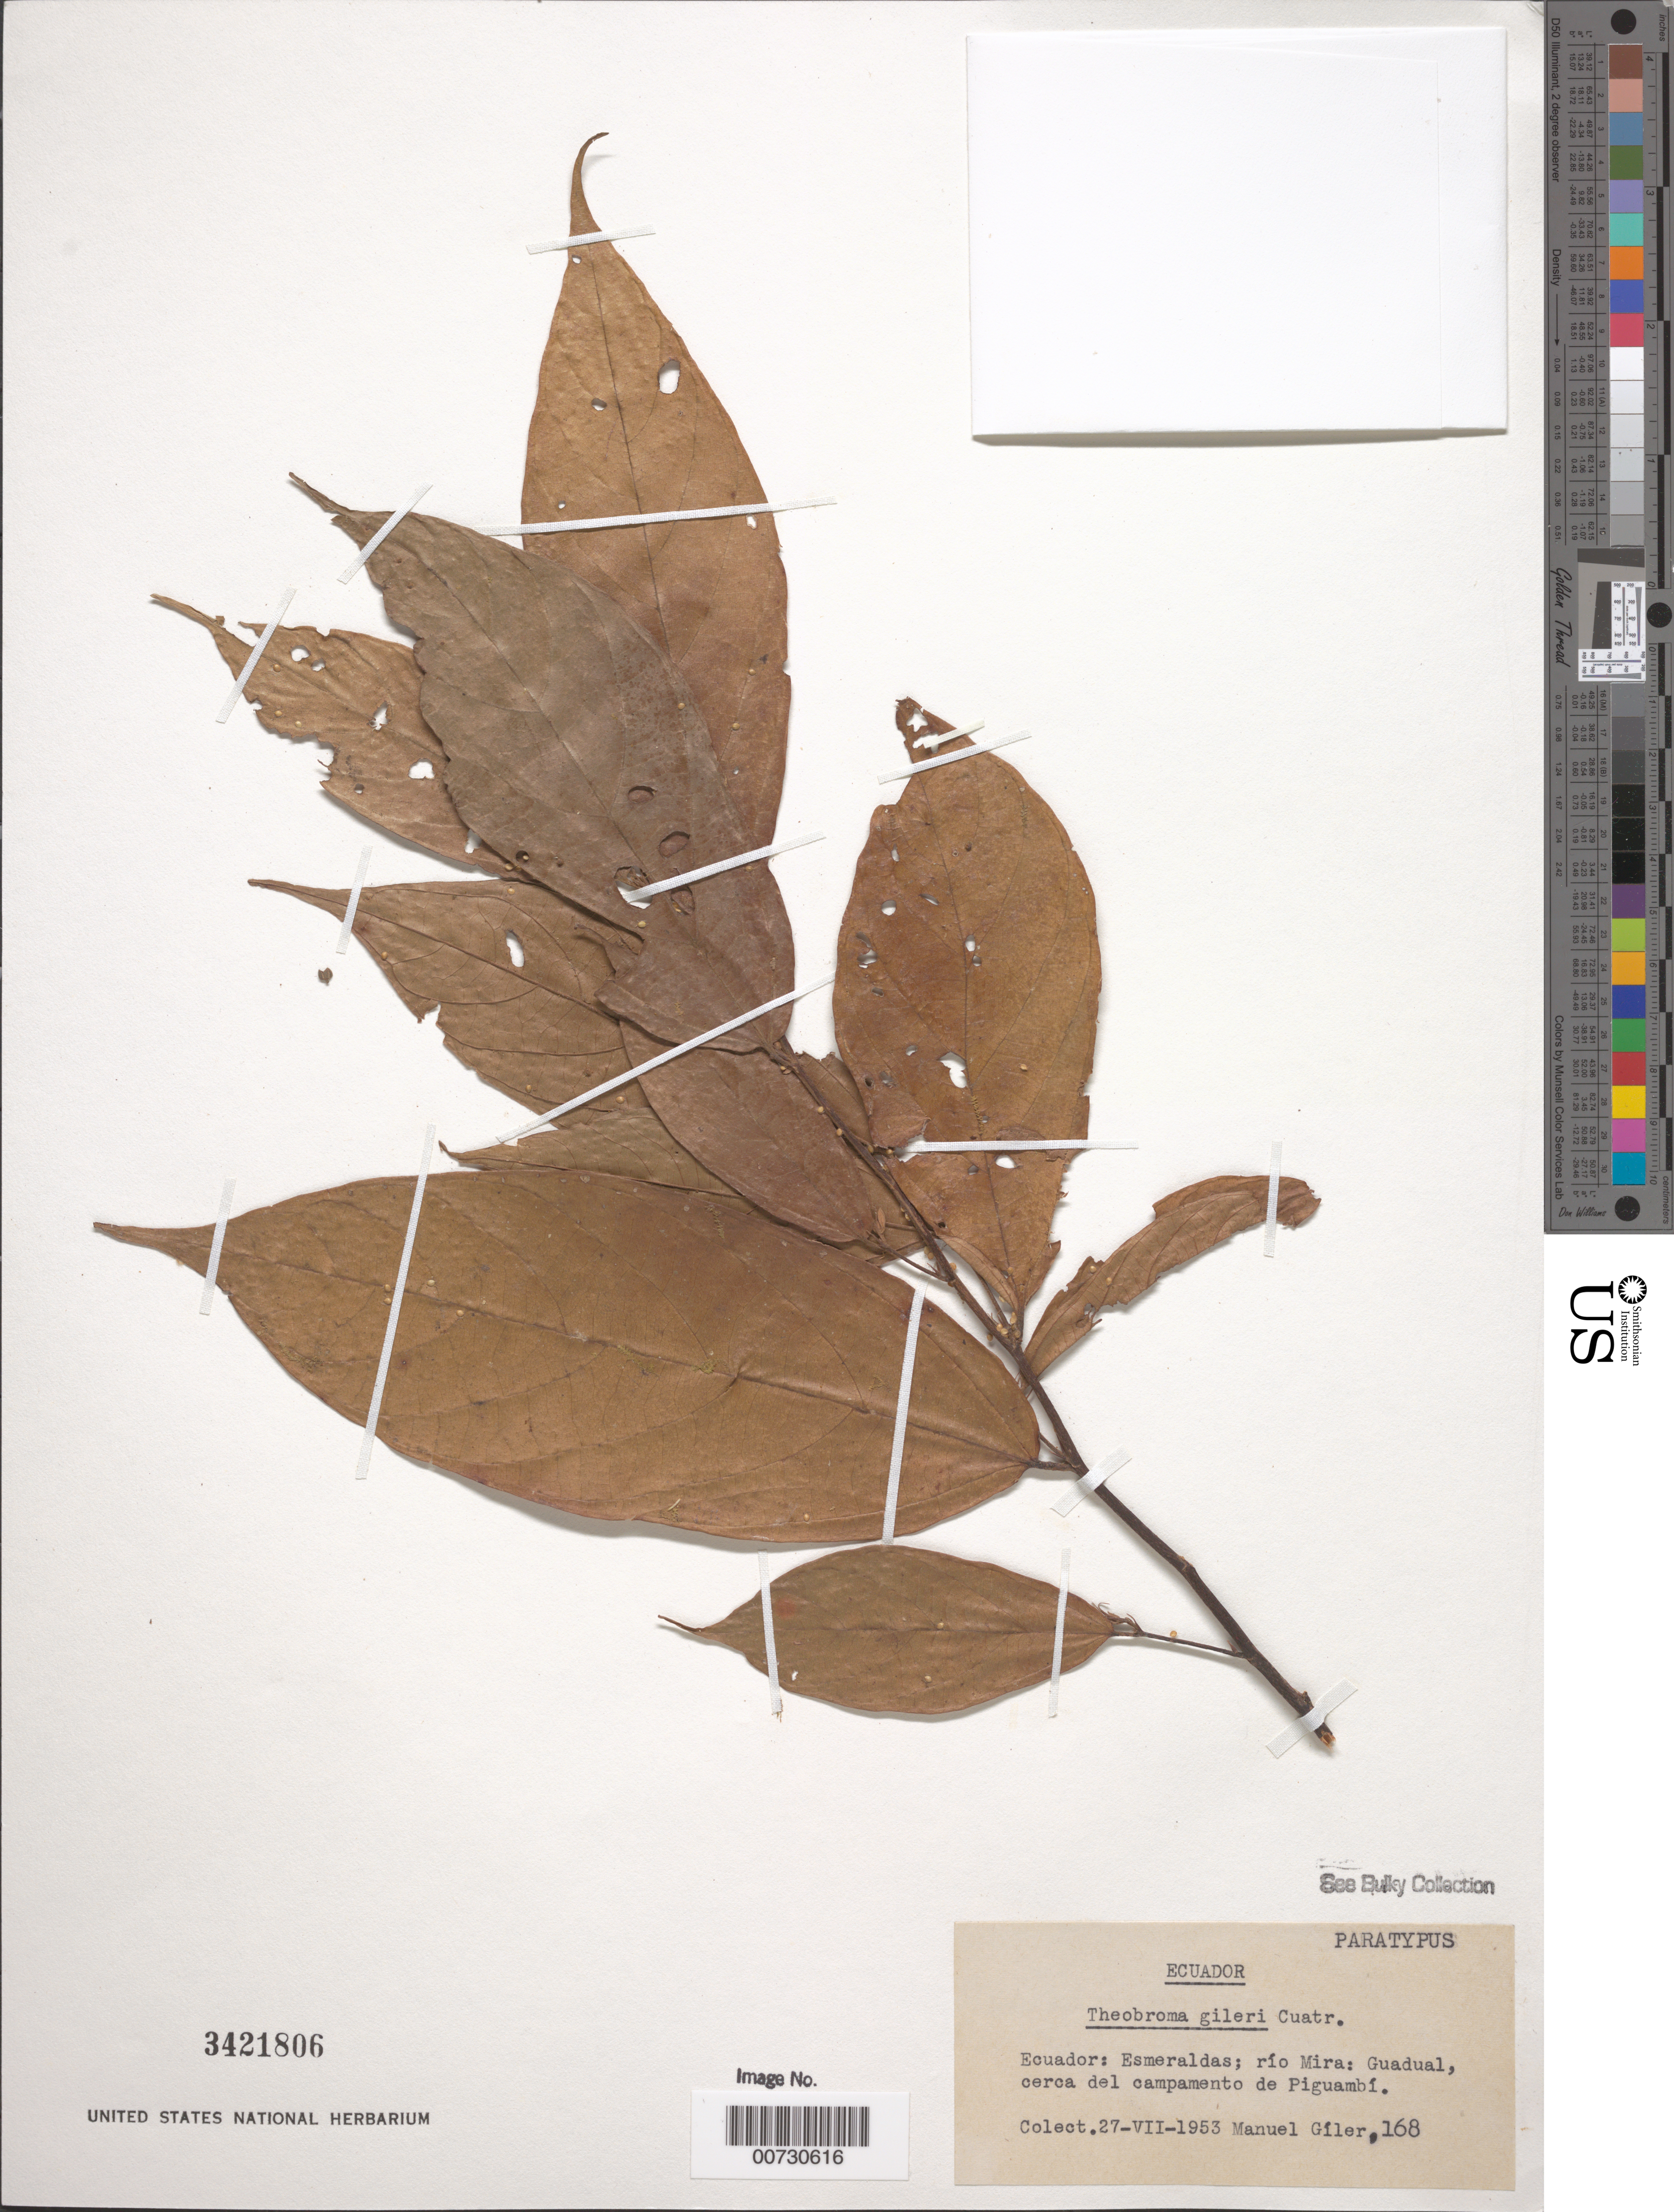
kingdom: Plantae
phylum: Tracheophyta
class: Magnoliopsida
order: Malvales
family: Malvaceae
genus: Theobroma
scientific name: Theobroma gileri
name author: Cuatrec.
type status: Paratype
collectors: M. Gíler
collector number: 168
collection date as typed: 27 Jul 1953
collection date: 1953-07-27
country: Ecuador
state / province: Esmeraldas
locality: Río Mira: Guadual, Cerca del Campamento de Piguambí.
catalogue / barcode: US 3421806